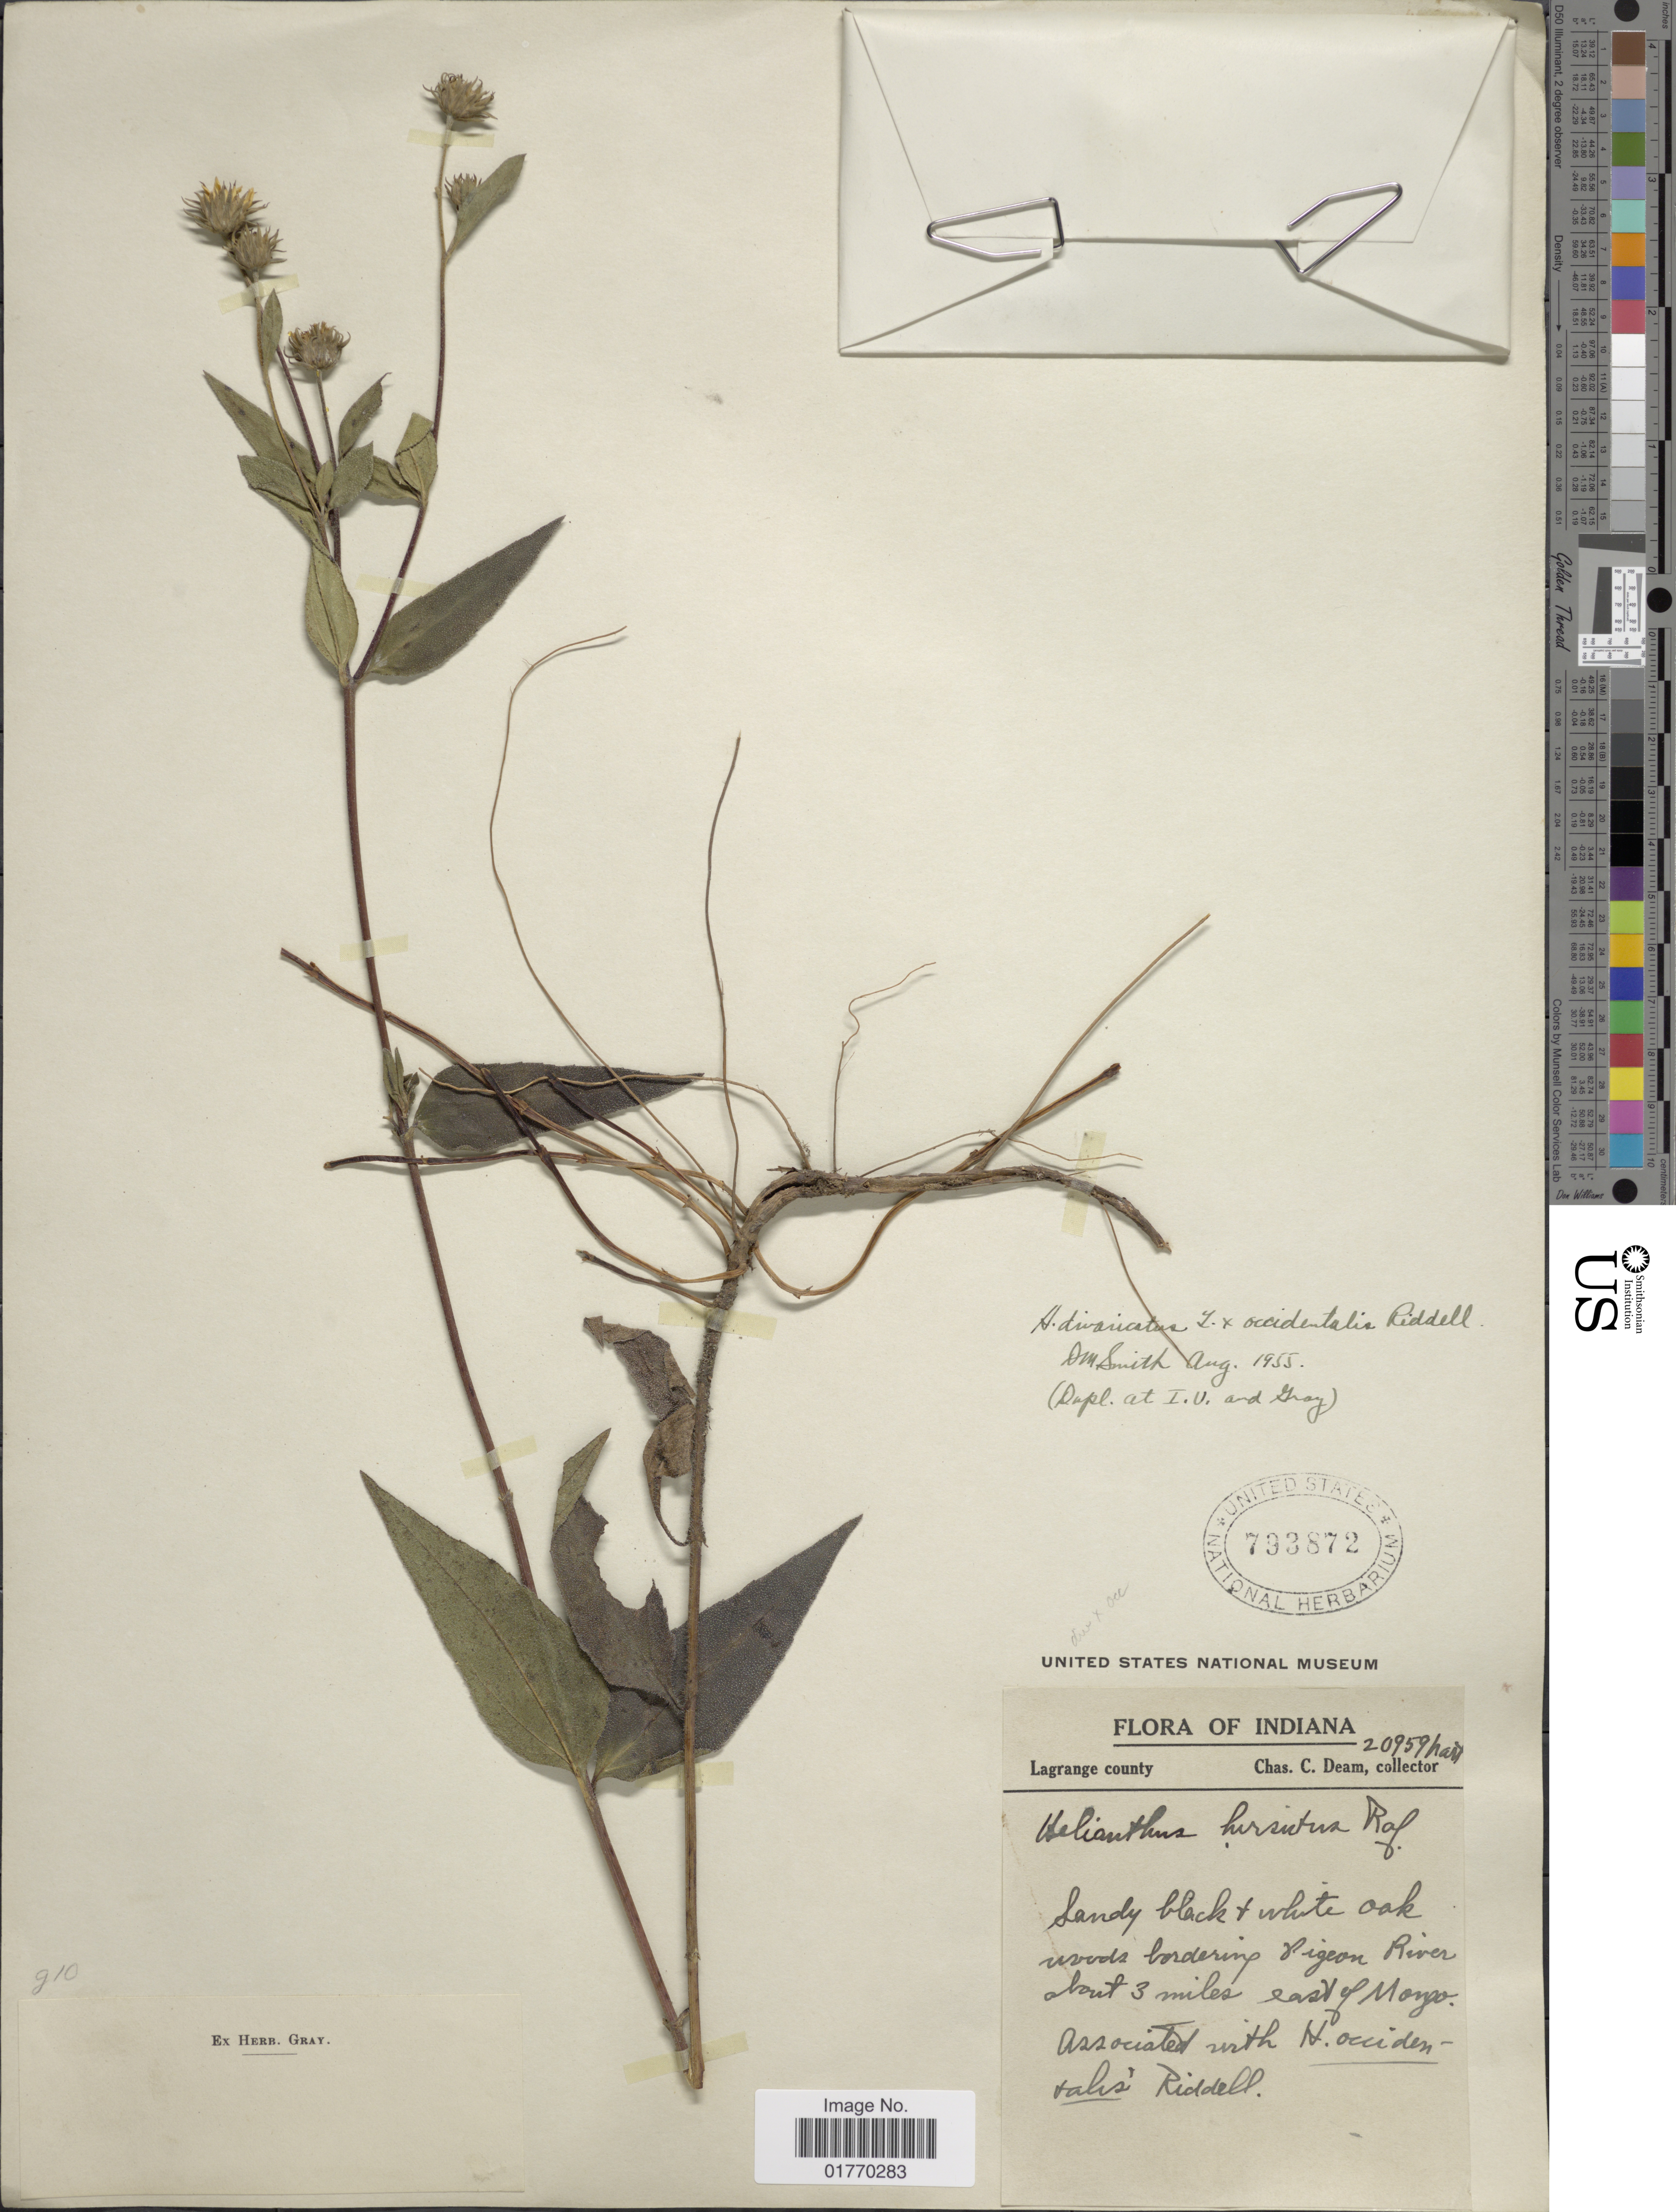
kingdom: Plantae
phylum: Tracheophyta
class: Magnoliopsida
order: Asterales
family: Asteraceae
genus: Helianthus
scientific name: Helianthus divaricatus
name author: L.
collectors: C. C. Deam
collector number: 20959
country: United States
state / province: Indiana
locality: Sandy black and white oak woods bordering Segion River about 3 miles east of Mongo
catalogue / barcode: US 793872